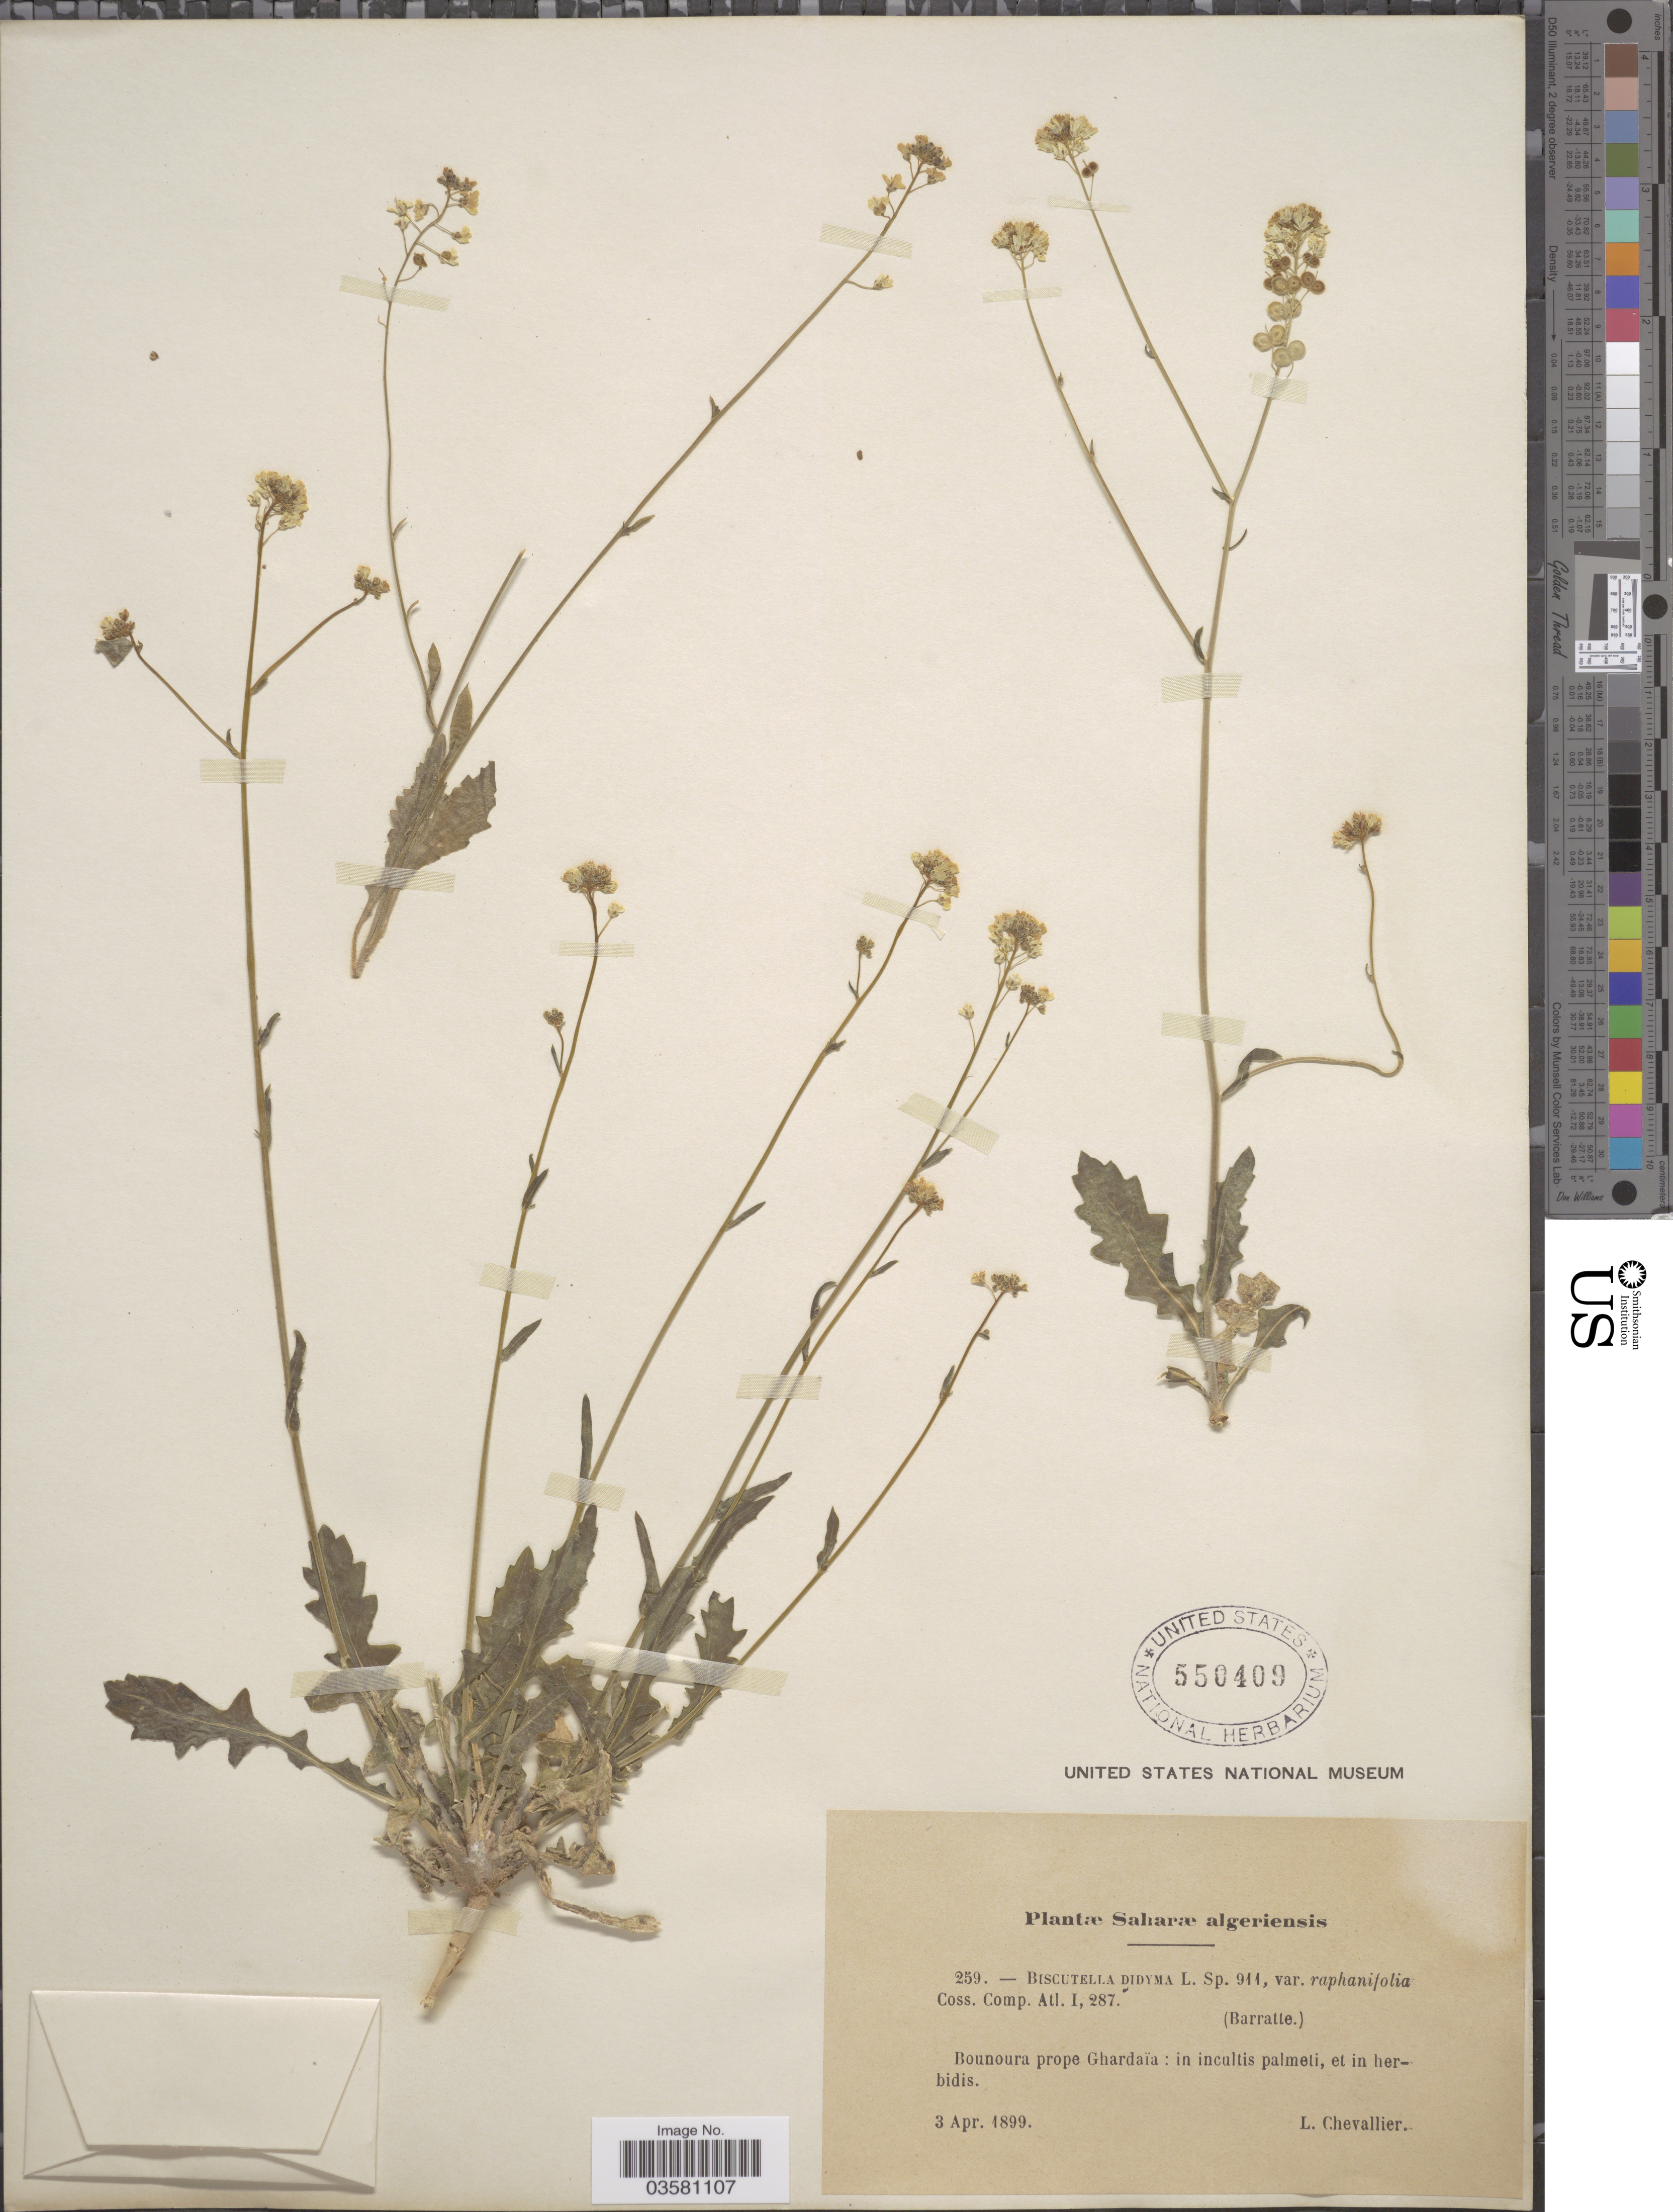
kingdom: Plantae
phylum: Tracheophyta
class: Magnoliopsida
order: Brassicales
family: Brassicaceae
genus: Biscutella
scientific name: Biscutella didyma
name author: L.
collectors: L. Chevallier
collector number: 259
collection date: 1899-04-03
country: Algeria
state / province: Ghardaïa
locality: Saharæ algeriensis. Bounoura prope Ghardaïa: in incultis palmeti, et in herbidis.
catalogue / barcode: US 550409